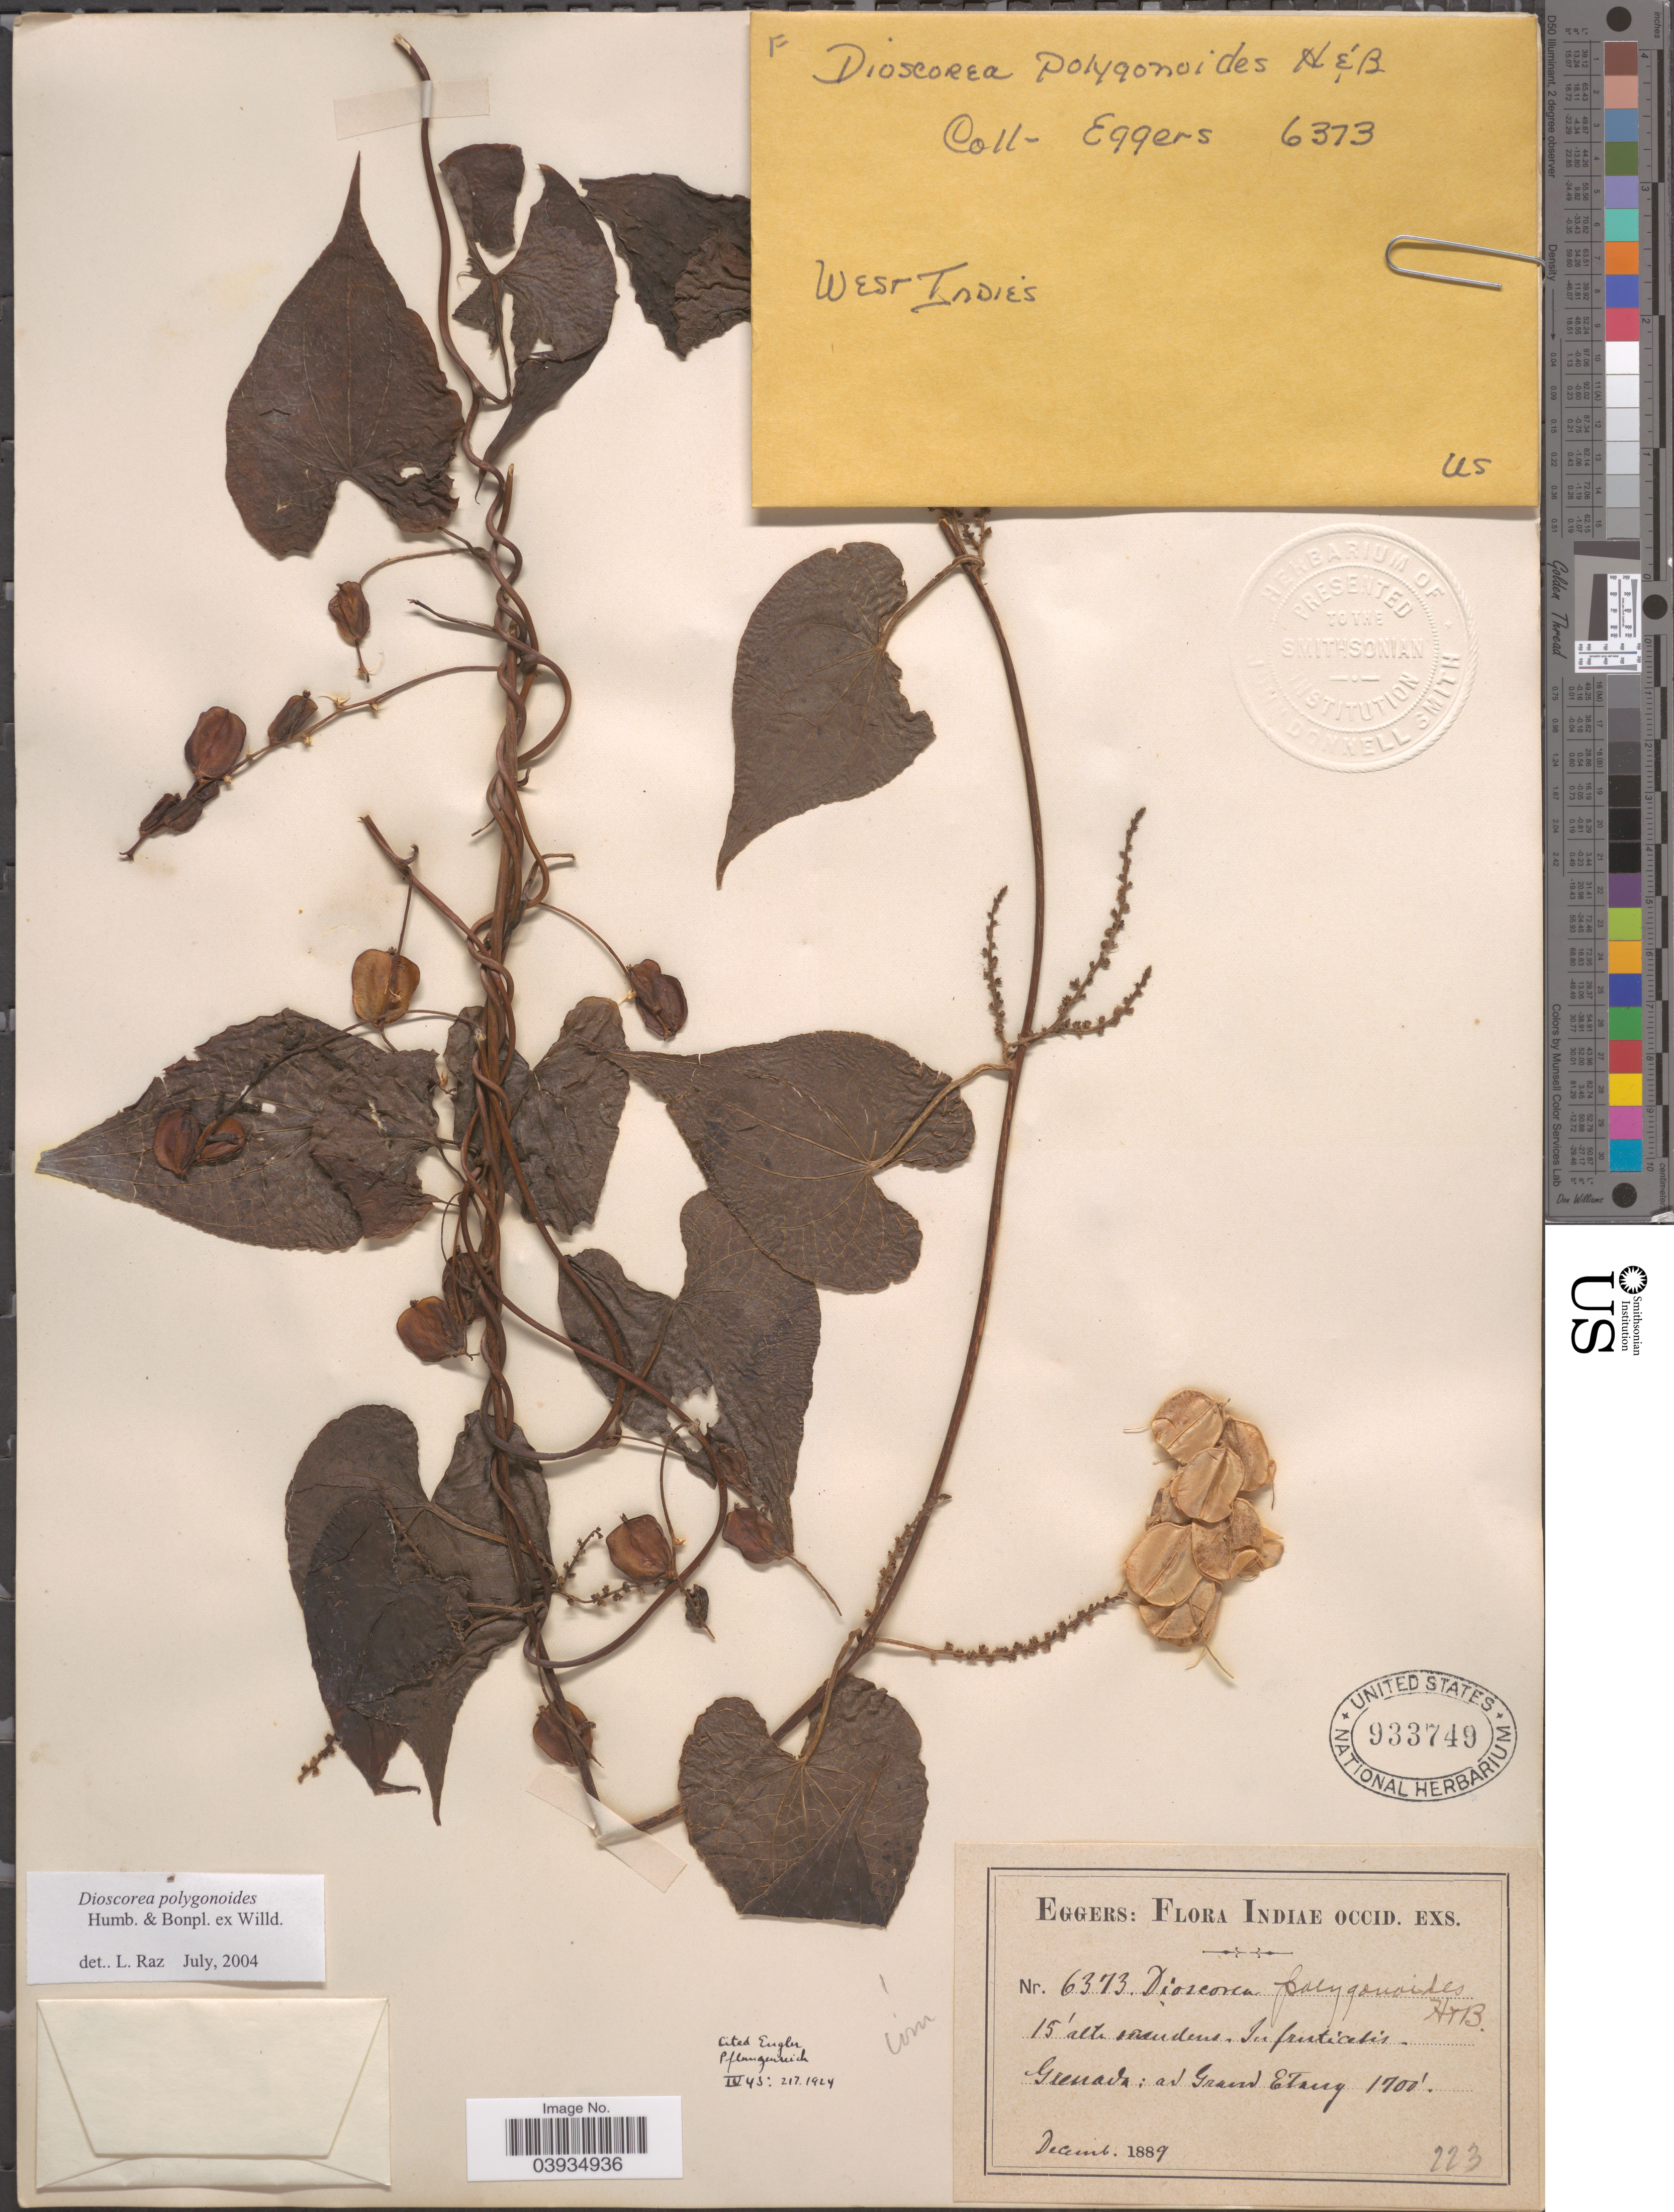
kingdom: Plantae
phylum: Tracheophyta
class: Liliopsida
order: Dioscoreales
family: Dioscoreaceae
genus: Dioscorea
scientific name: Dioscorea polygonoides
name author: Humb. & Bonpl. ex Willd.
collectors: -. Eggers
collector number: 6373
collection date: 1889-12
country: Grenada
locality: Indiae Occid. Ad Grand Etang.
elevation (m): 518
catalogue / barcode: US 933749